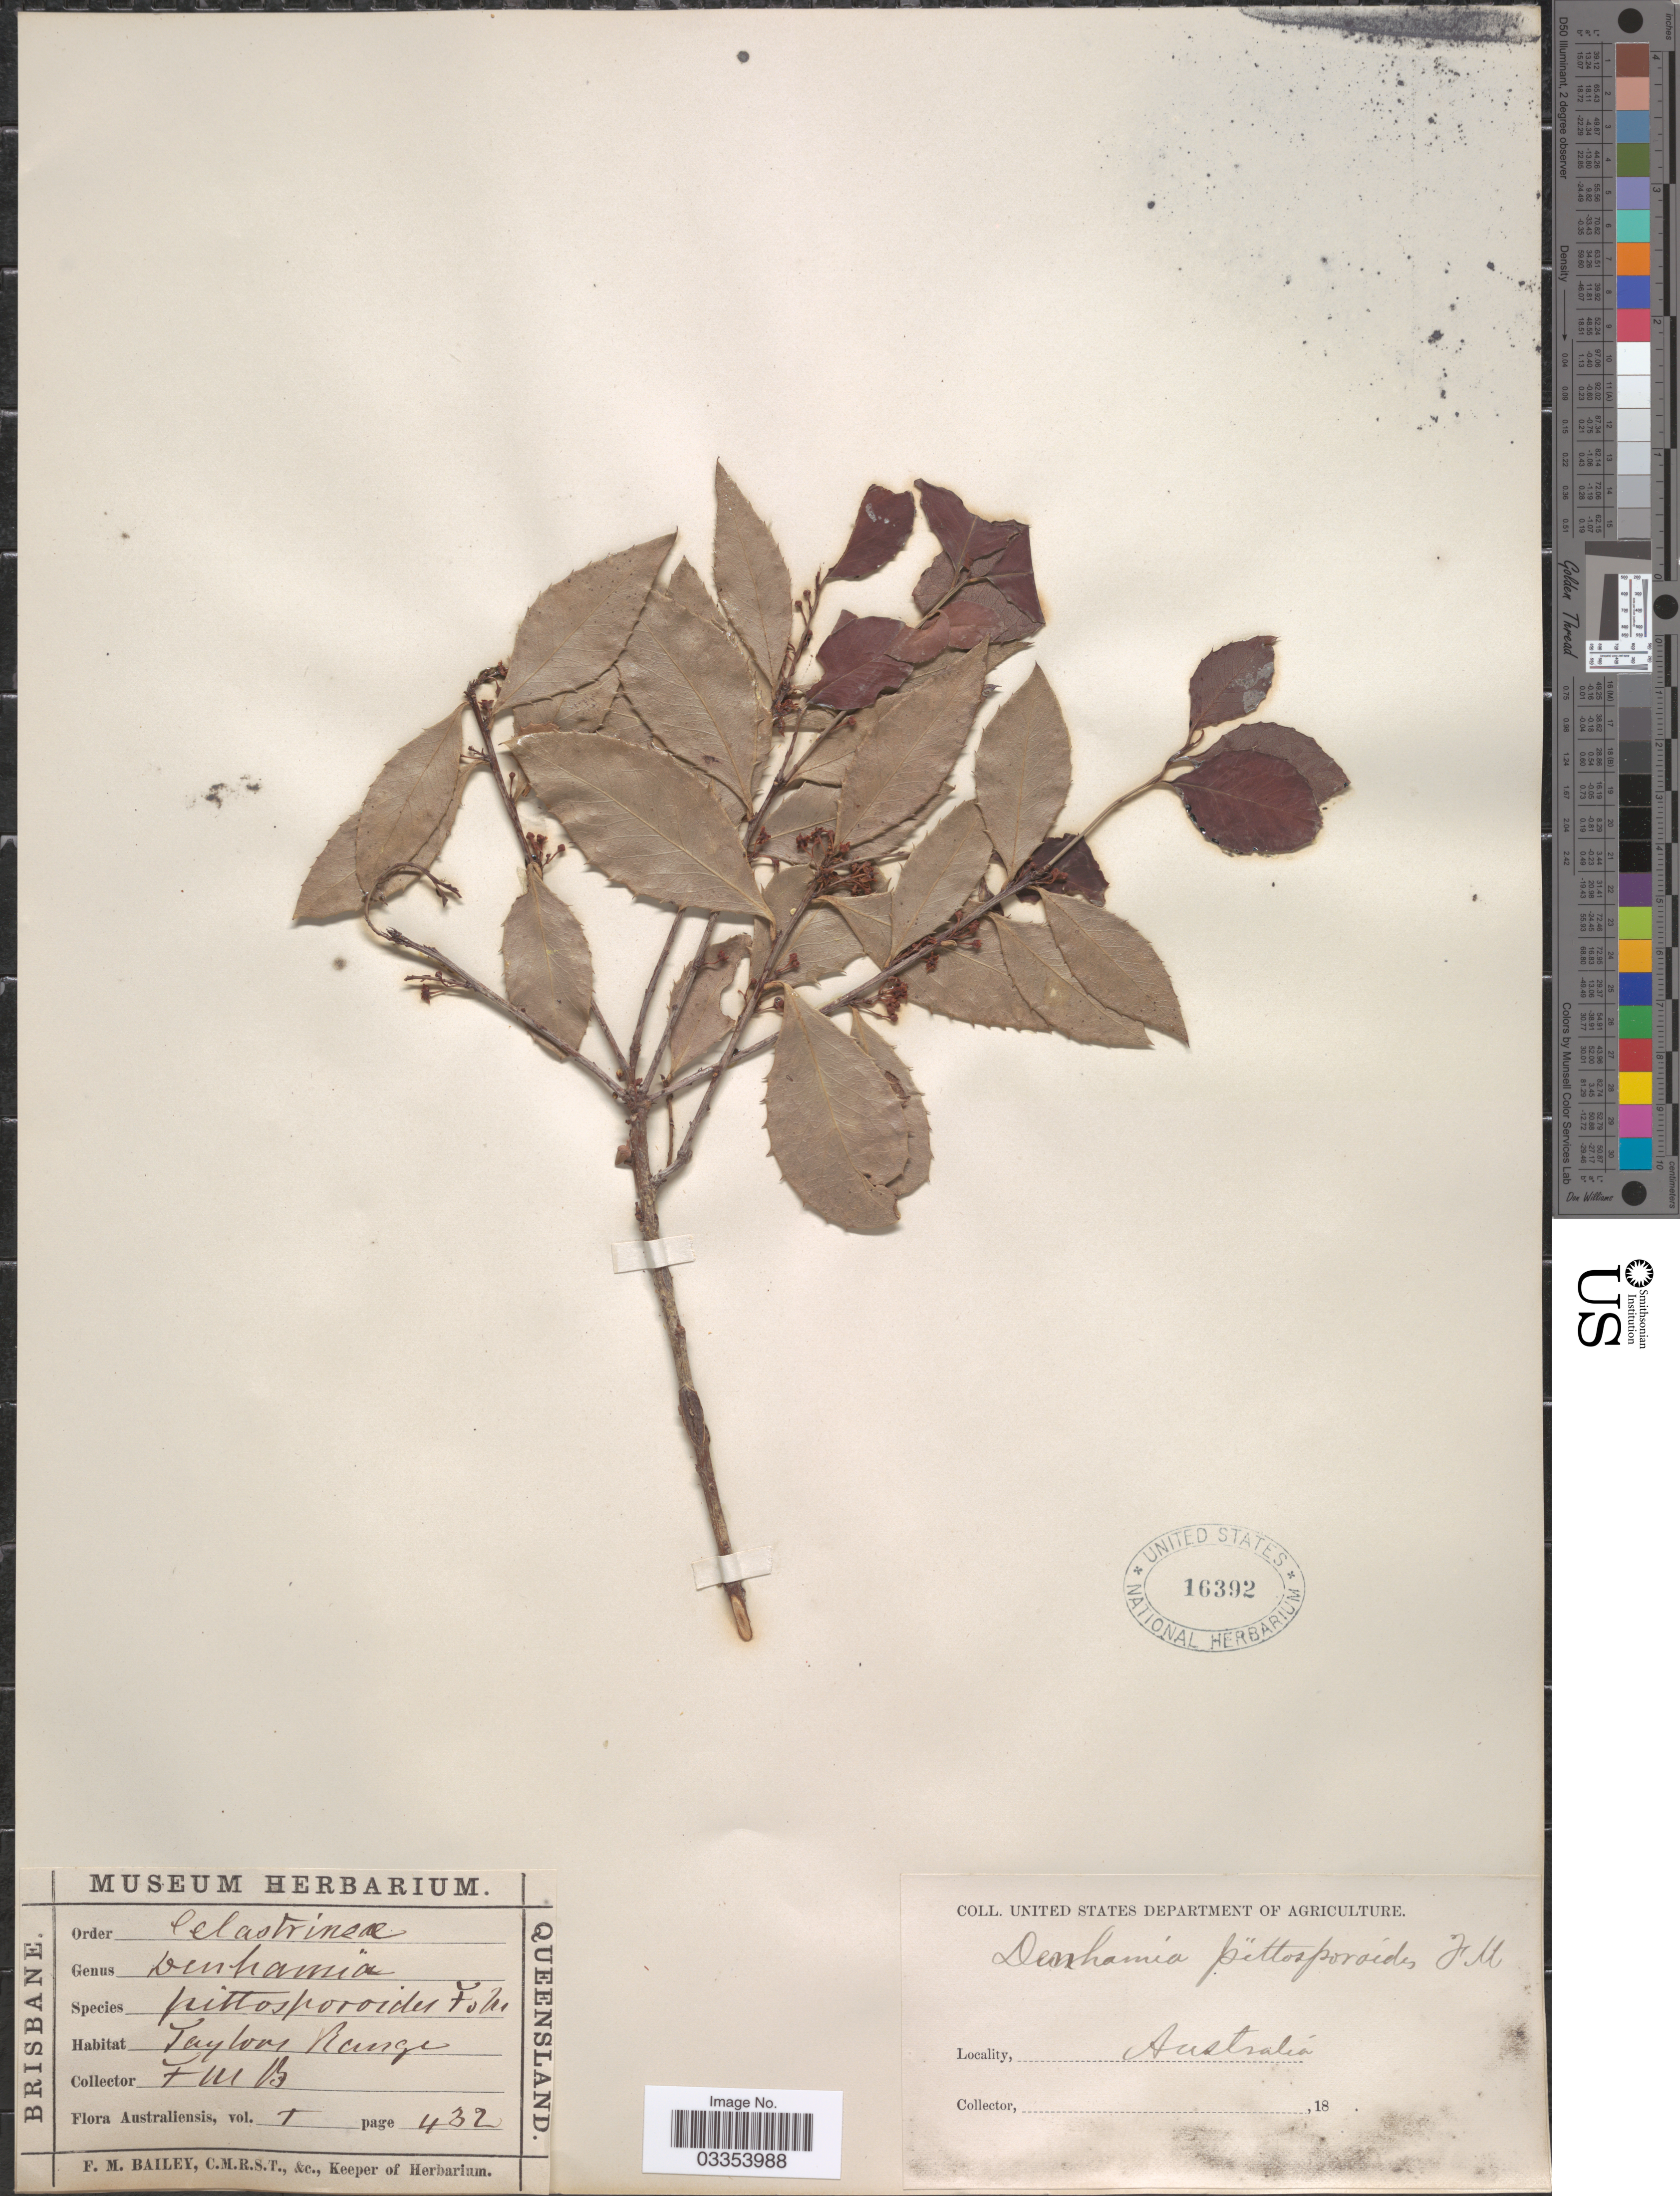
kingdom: Plantae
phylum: Tracheophyta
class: Magnoliopsida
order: Celastrales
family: Celastraceae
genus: Denhamia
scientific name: Denhamia pittosporoides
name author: F. Muell.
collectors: F. M. Bailey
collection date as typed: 18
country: Australia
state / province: Queensland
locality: Brisbane. Taylors Range.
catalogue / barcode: US 16392